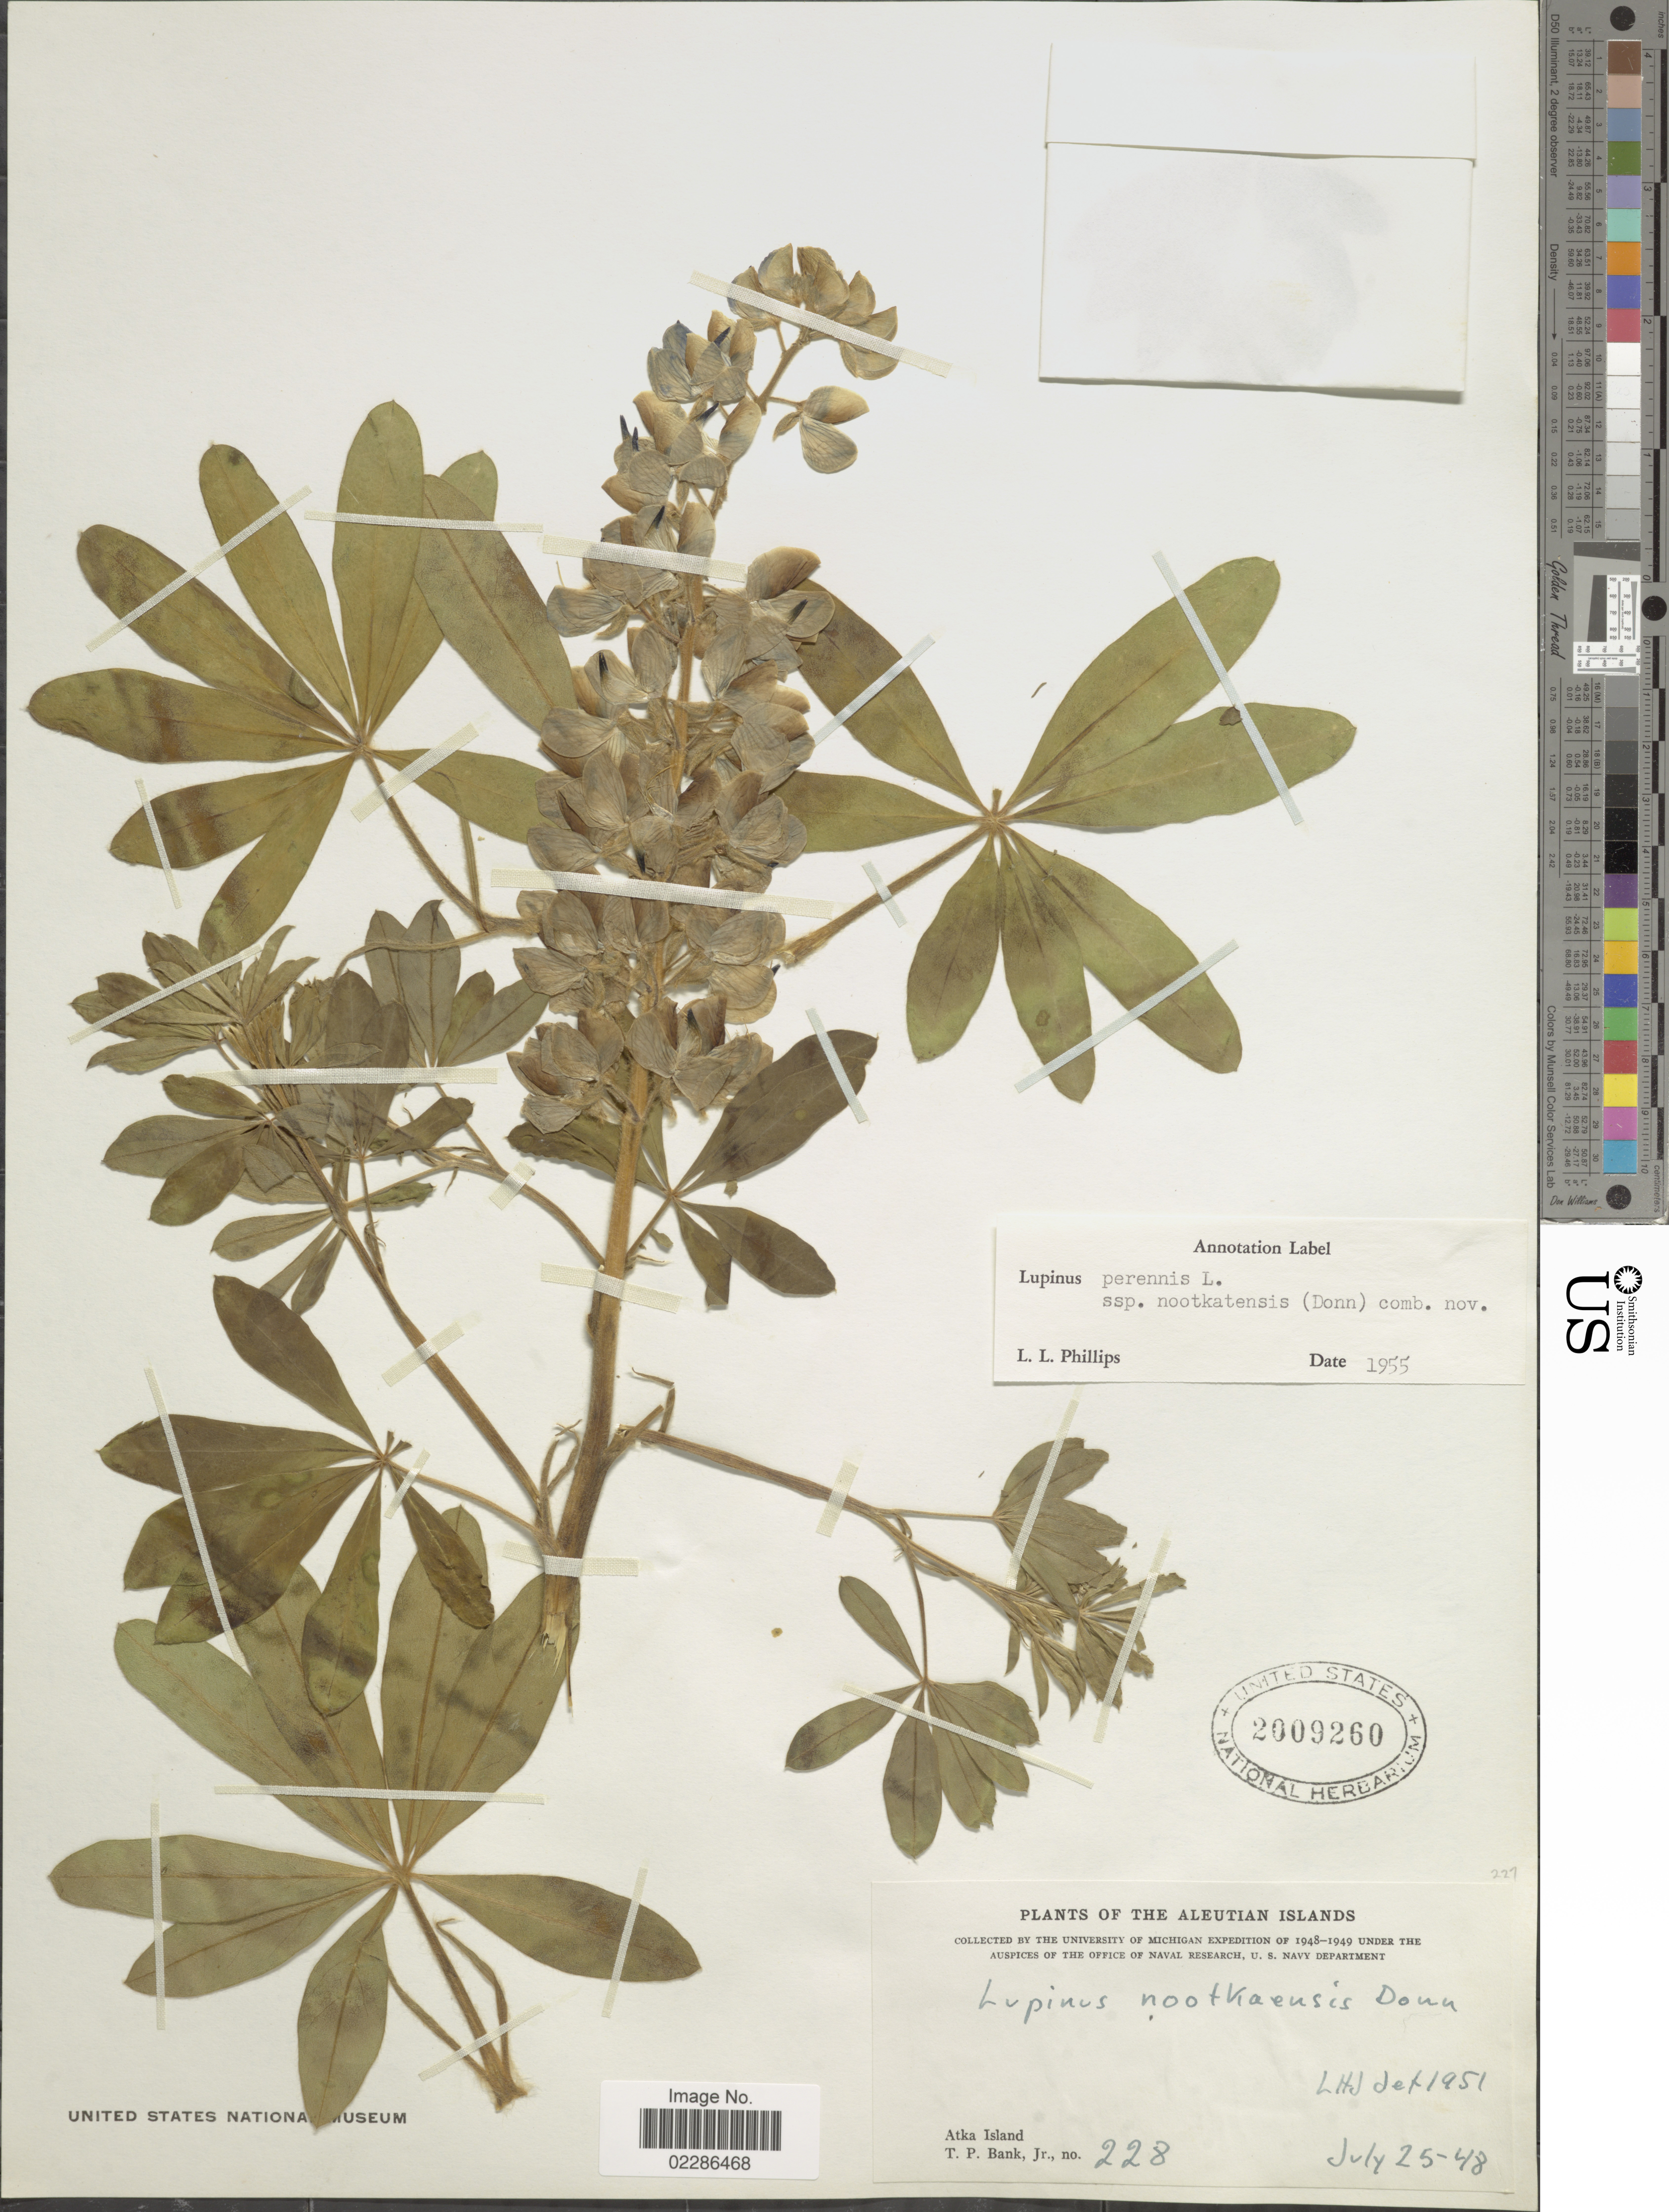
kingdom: Plantae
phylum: Tracheophyta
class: Magnoliopsida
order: Fabales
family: Fabaceae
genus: Lupinus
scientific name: Lupinus nootkatensis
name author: Donn ex Sims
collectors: T. Bank Jr.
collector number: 228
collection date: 1948-07-25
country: United States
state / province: Alaska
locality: The Aleutian Island, Atka Island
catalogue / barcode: US 2009260